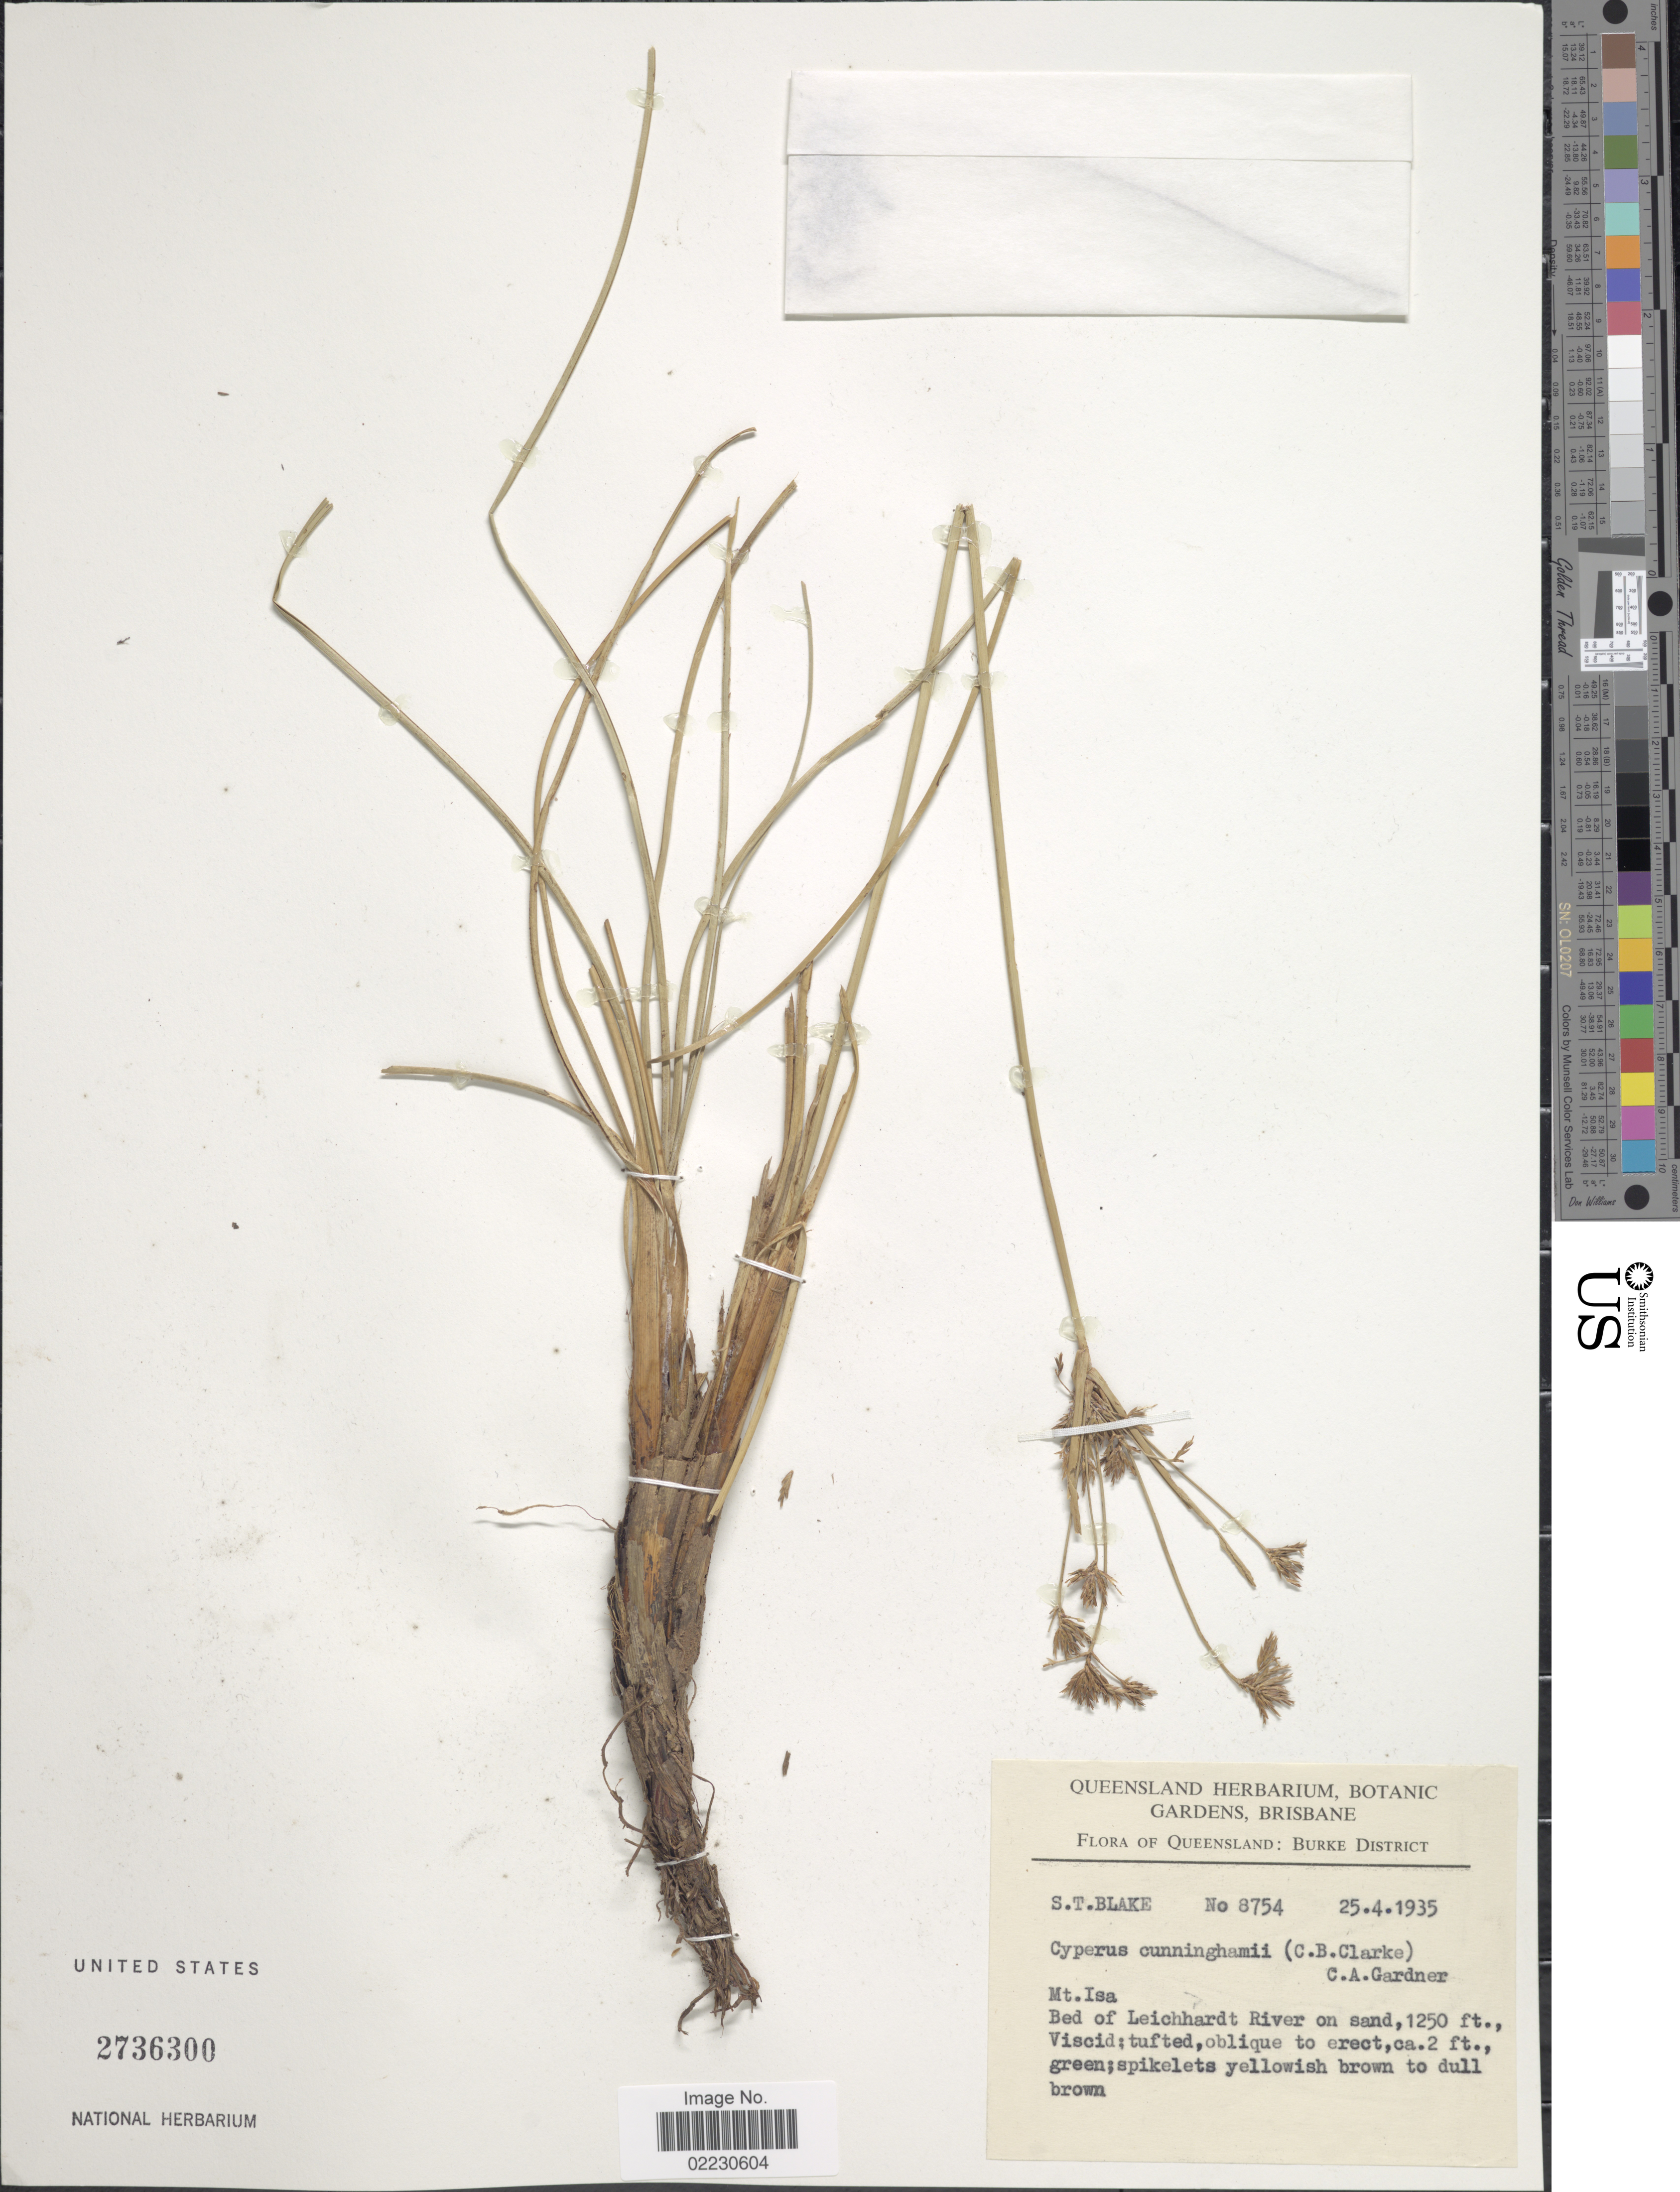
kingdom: Plantae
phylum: Tracheophyta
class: Liliopsida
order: Poales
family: Cyperaceae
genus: Cyperus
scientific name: Cyperus cunninghamii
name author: (C.B. Clarke) C.A. Gardner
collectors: S. T. Blake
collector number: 8754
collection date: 1935-04-25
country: Australia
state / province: Queensland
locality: Burke District. Mt. Isa. Bed of Leichhardt River on sand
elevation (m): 381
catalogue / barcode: US 2736300